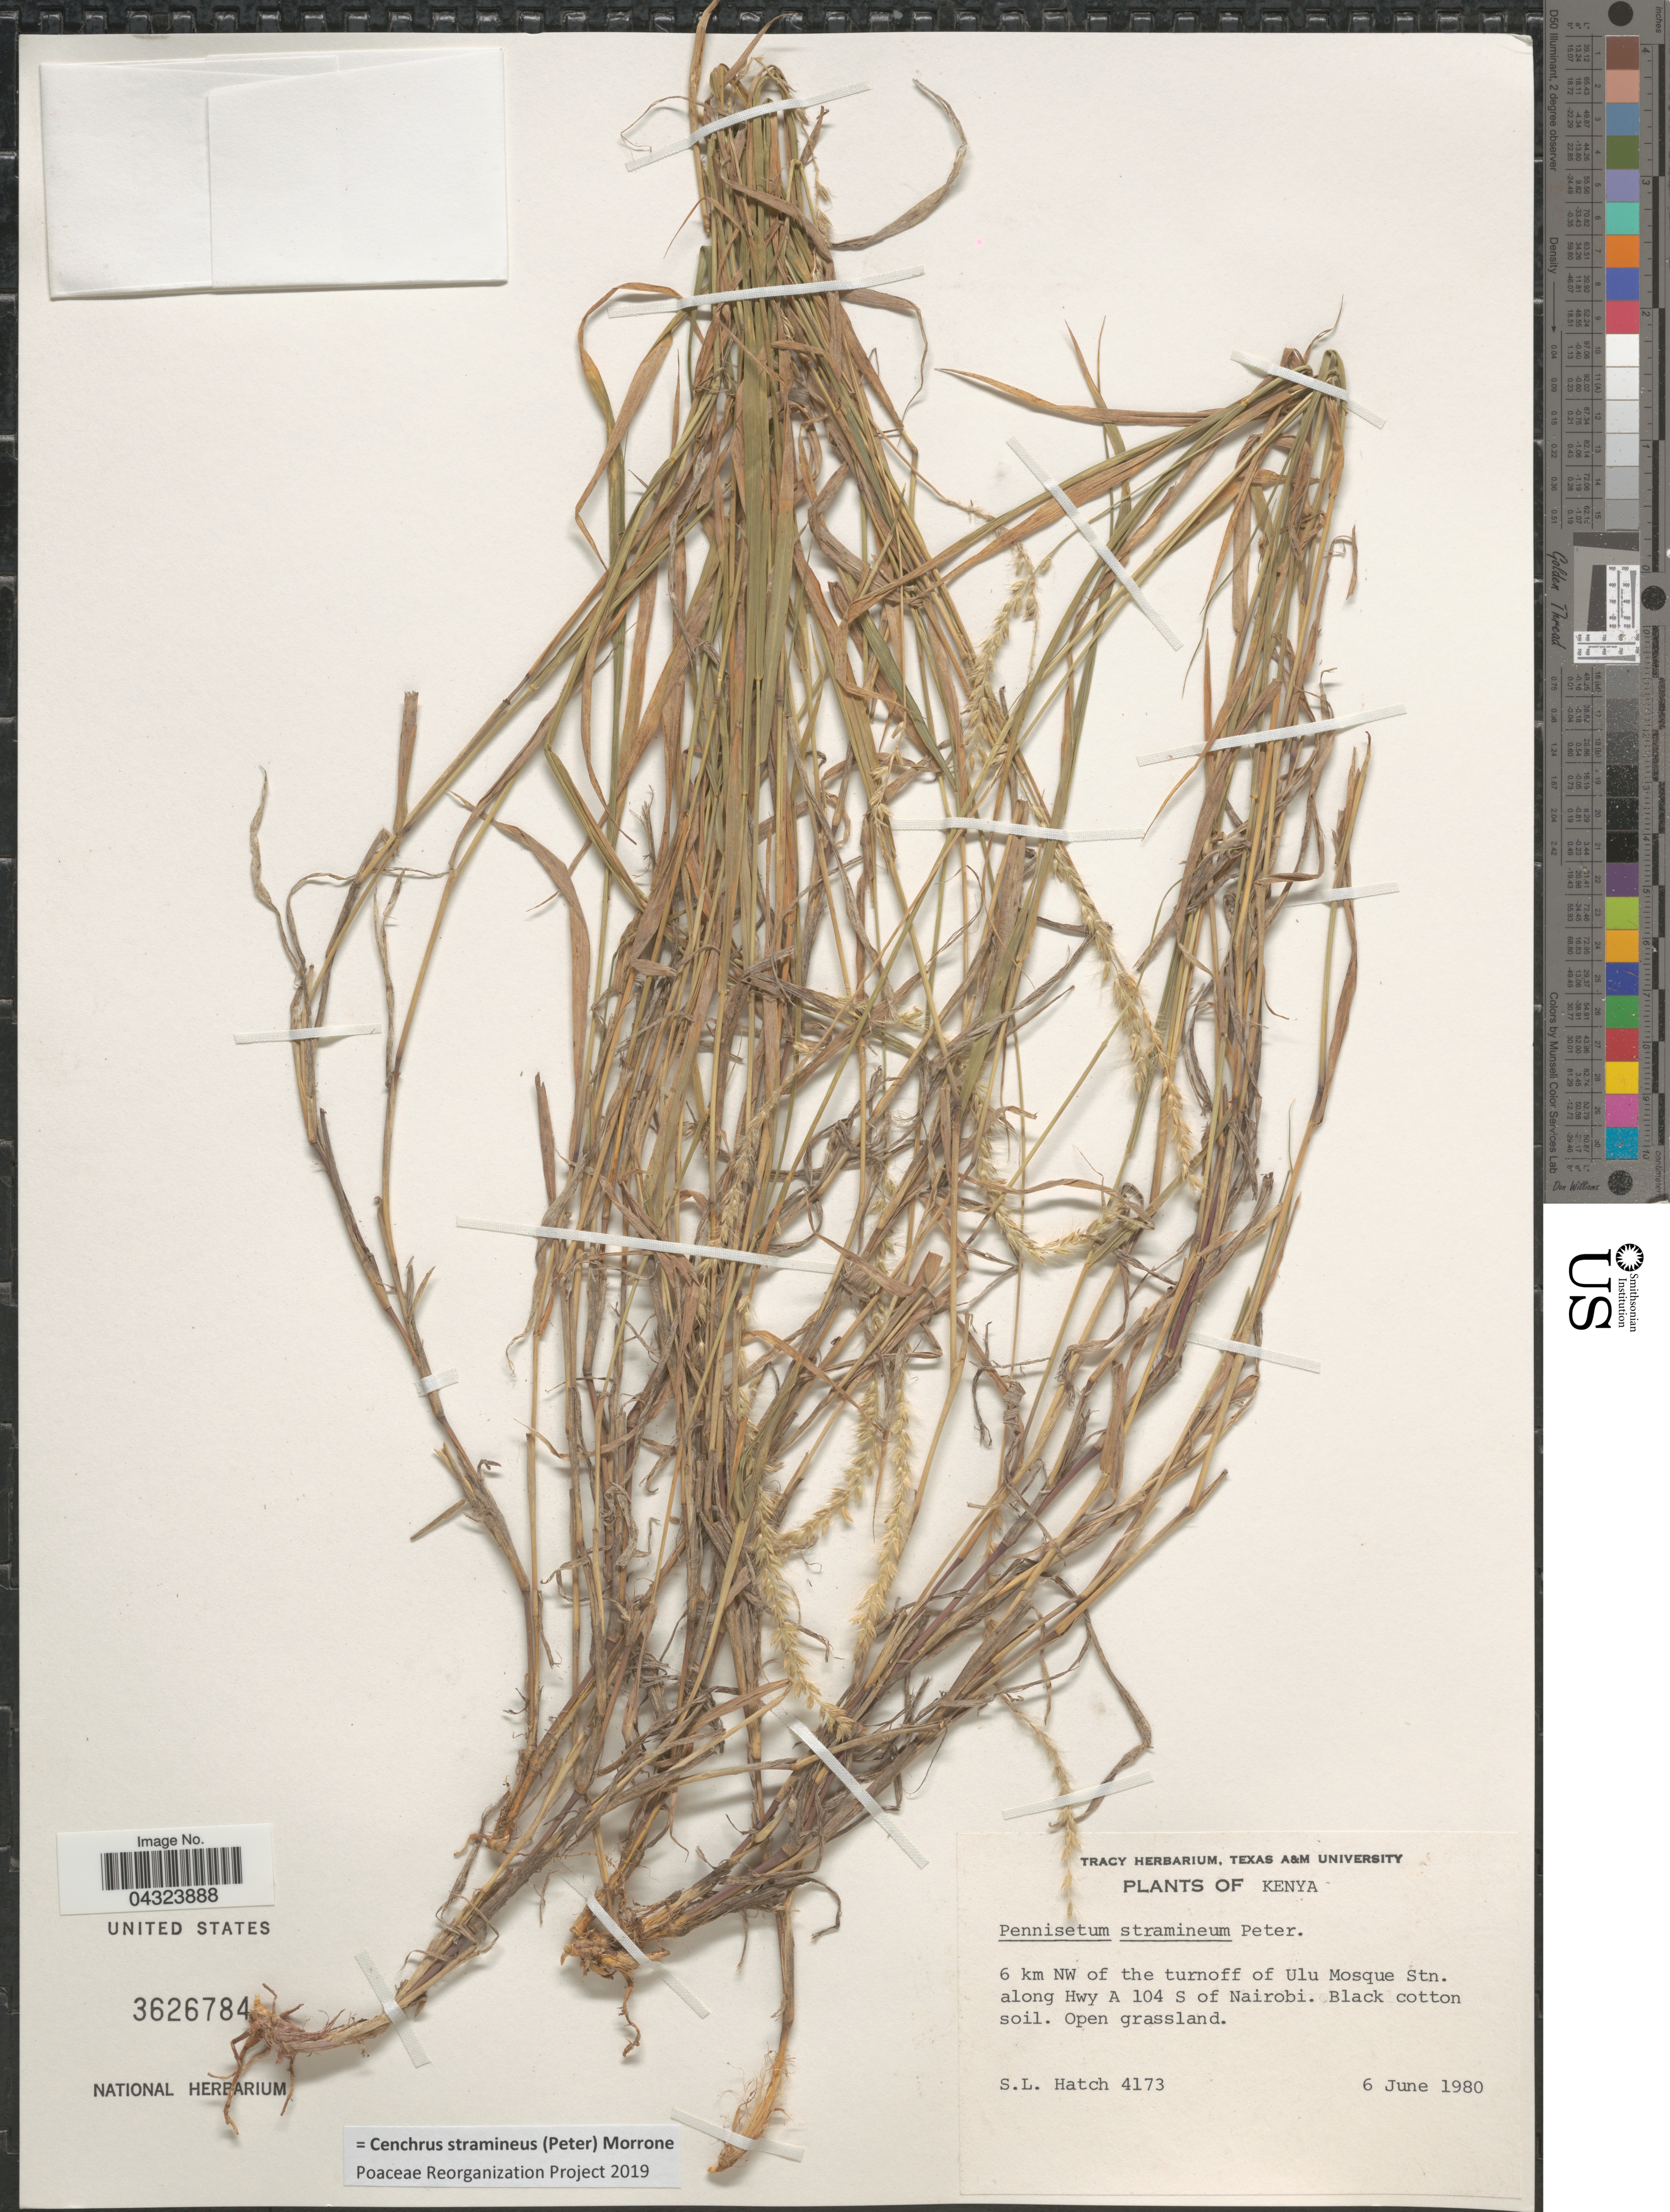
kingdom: Plantae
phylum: Tracheophyta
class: Liliopsida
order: Poales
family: Poaceae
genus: Cenchrus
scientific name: Cenchrus stramineus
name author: (Peter) Morrone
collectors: S. Hatch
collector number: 4173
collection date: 1980-06-06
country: Kenya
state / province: Nairobi Area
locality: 6 km NW of the turnoff of Ulu Mosque Stn. along Hwy A 104 S of Nairobi.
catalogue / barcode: US 3626784